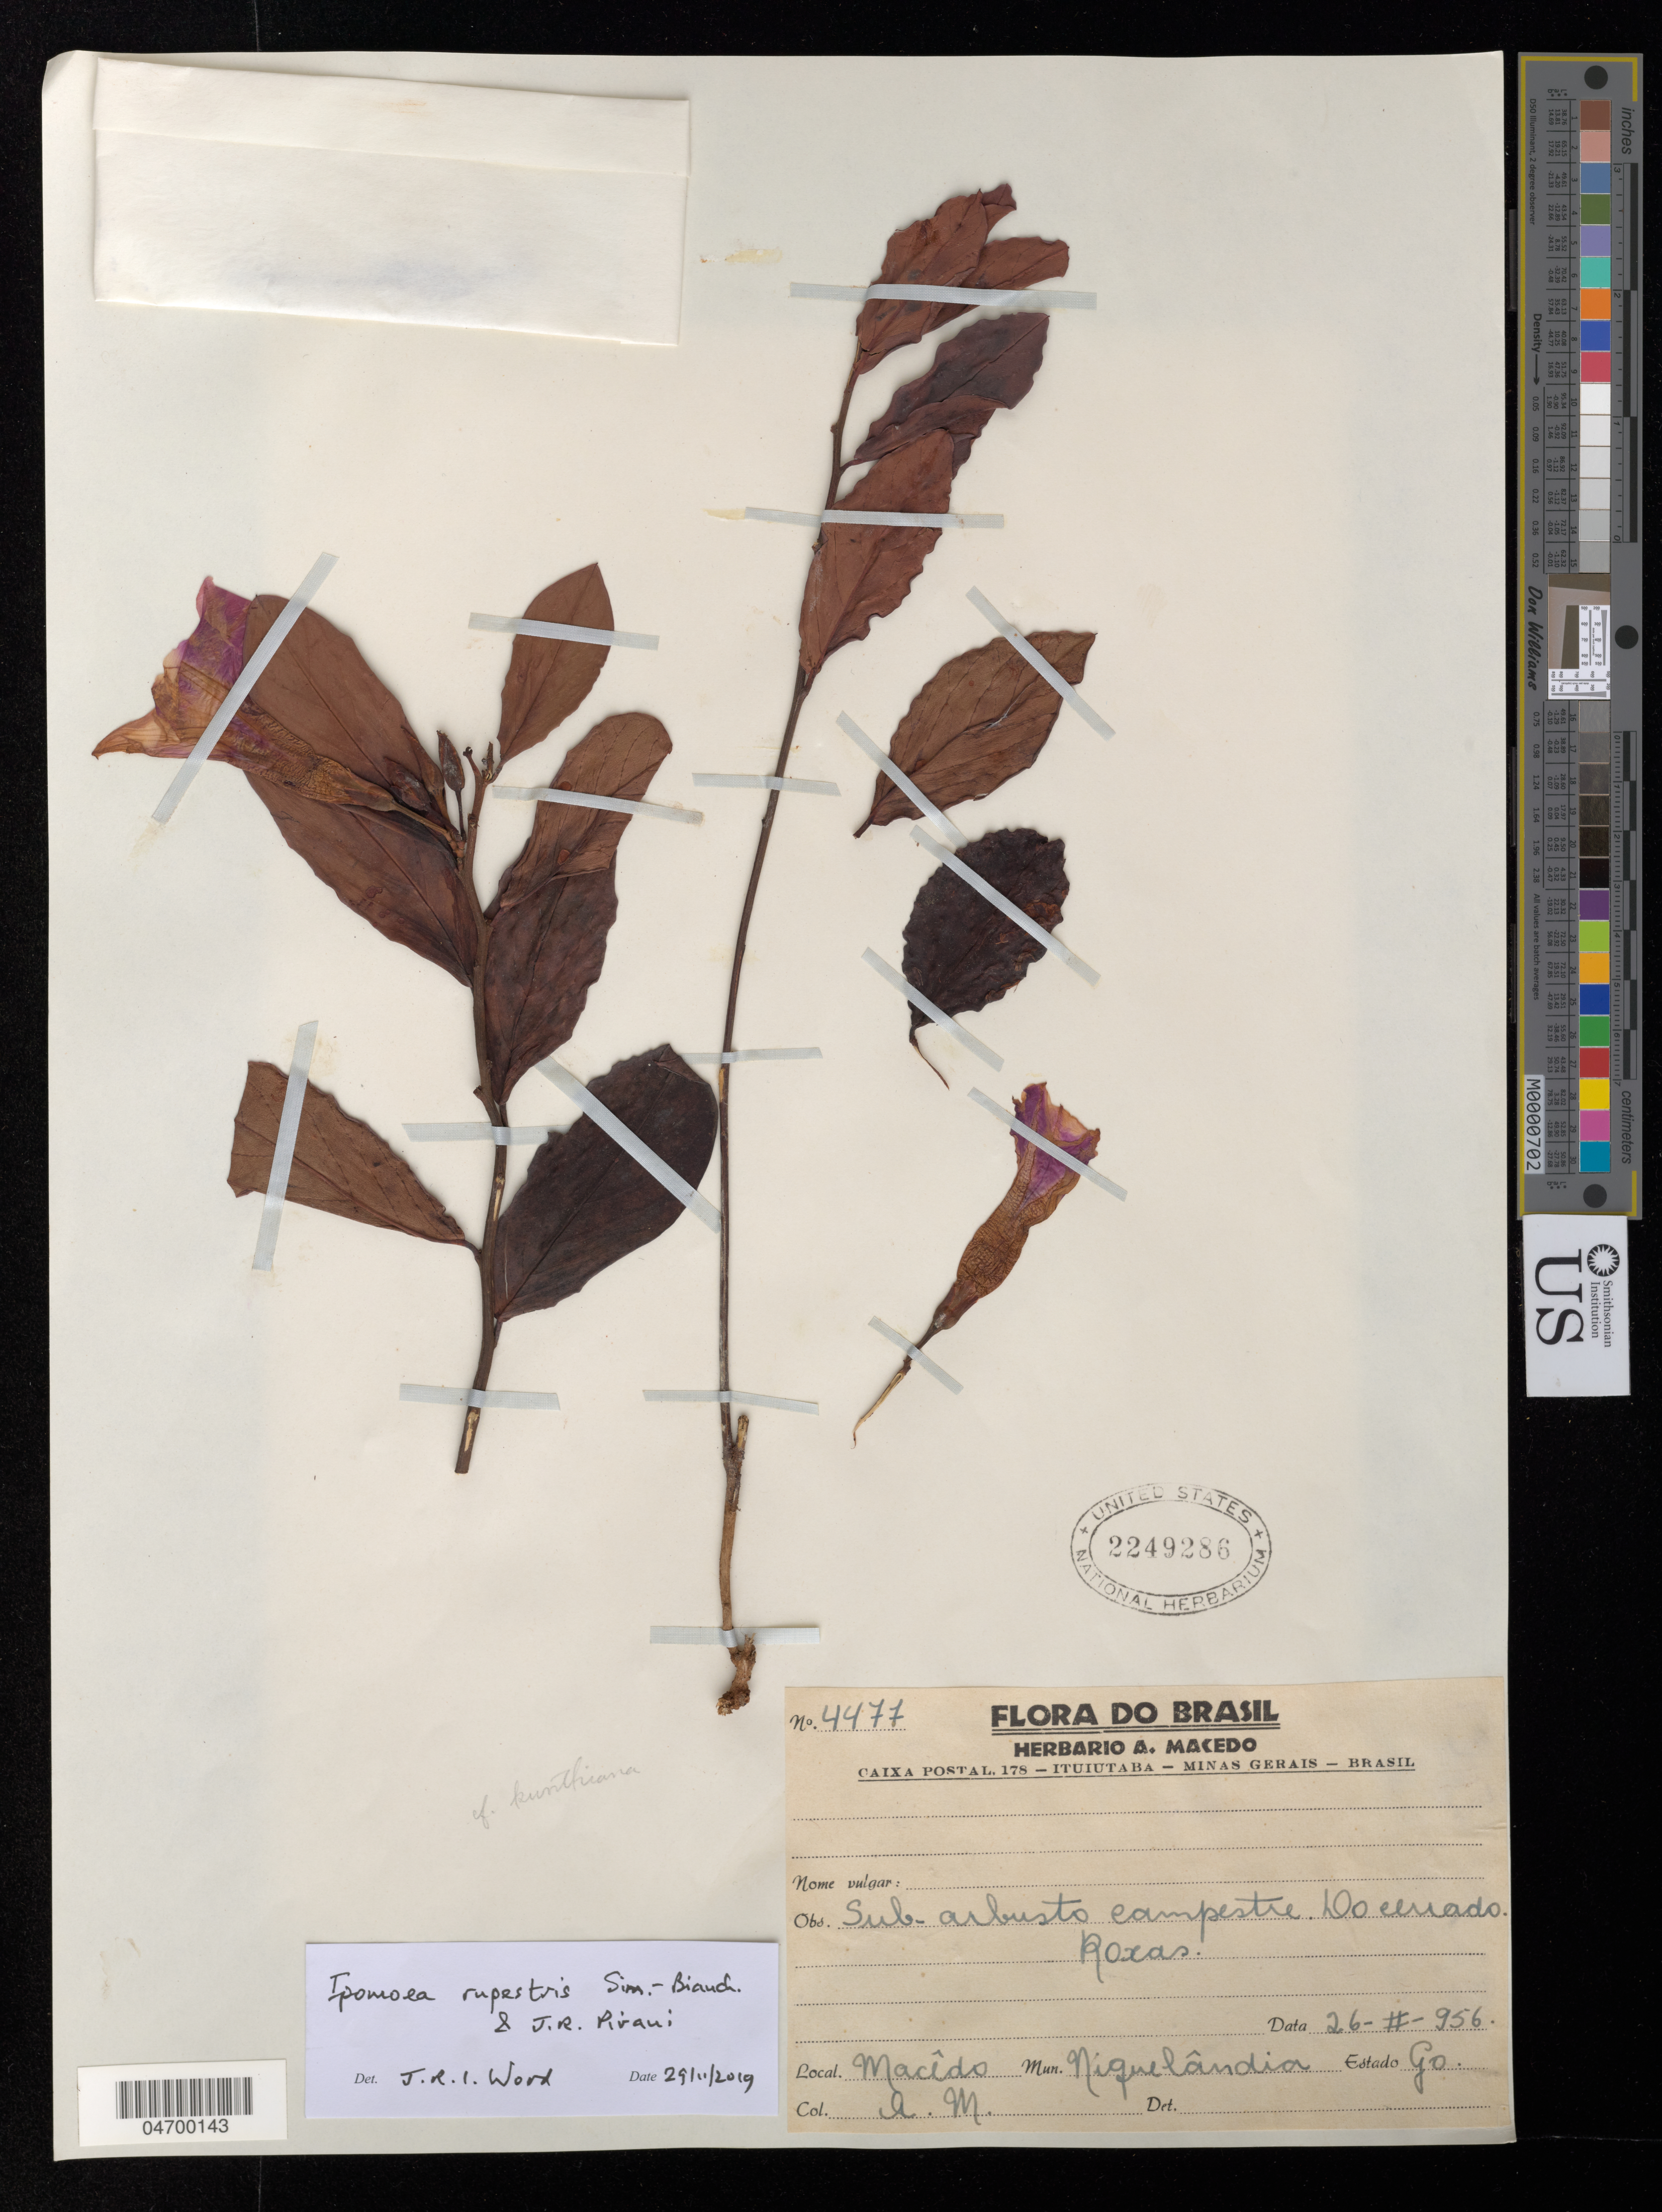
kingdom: Plantae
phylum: Tracheophyta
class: Magnoliopsida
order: Solanales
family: Convolvulaceae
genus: Ipomoea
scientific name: Ipomoea kunthiana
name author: Meisn.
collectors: A. Macedo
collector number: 4477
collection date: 1956-02-26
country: Brazil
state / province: Goiás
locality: Macêdo. Mun. Niquelândia.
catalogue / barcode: US 2249286